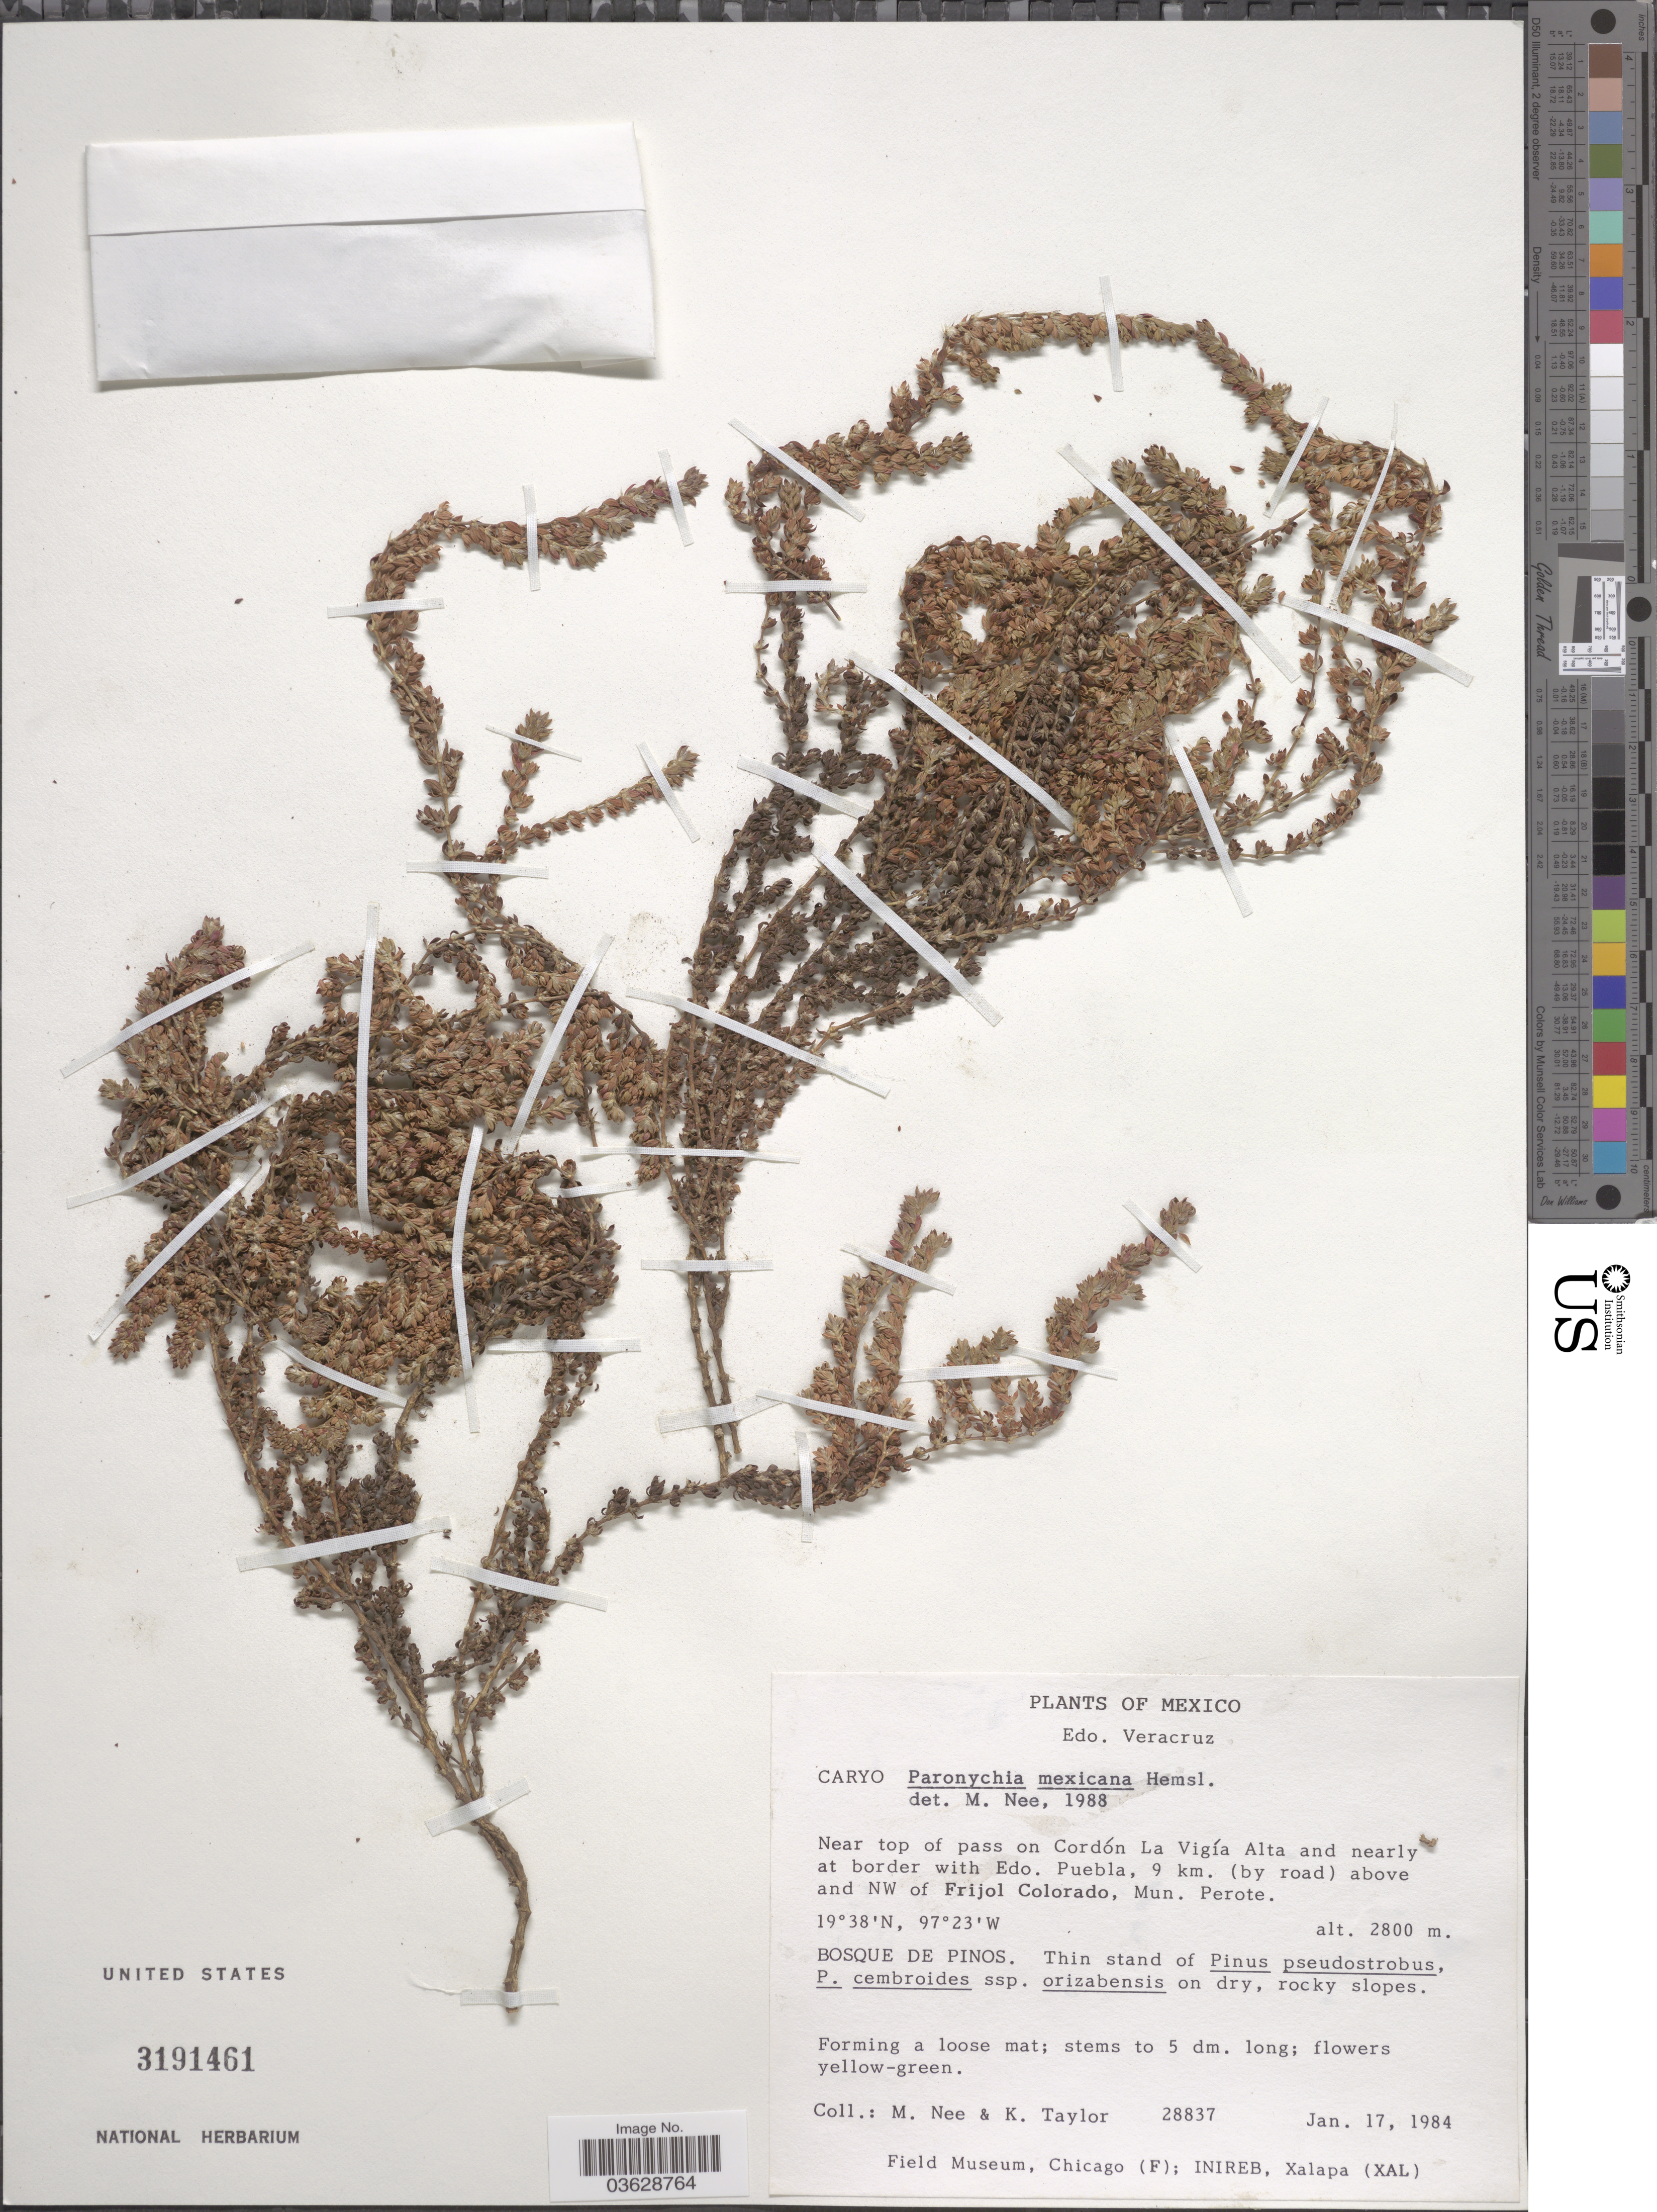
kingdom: Plantae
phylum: Tracheophyta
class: Magnoliopsida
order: Caryophyllales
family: Caryophyllaceae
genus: Paronychia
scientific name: Paronychia mexicana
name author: Hemsl.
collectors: M. Nee & K. Taylor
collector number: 28837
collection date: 1984-01-17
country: Mexico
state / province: Veracruz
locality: Edo. Veracruz. Near top of pass on Cordón La Vigía Alta and nearly at border with Edo. Puebla, 9 km. (by road) above and NW of Frijol Colorado, Mun. Perote.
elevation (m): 2800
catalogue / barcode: US 3191461